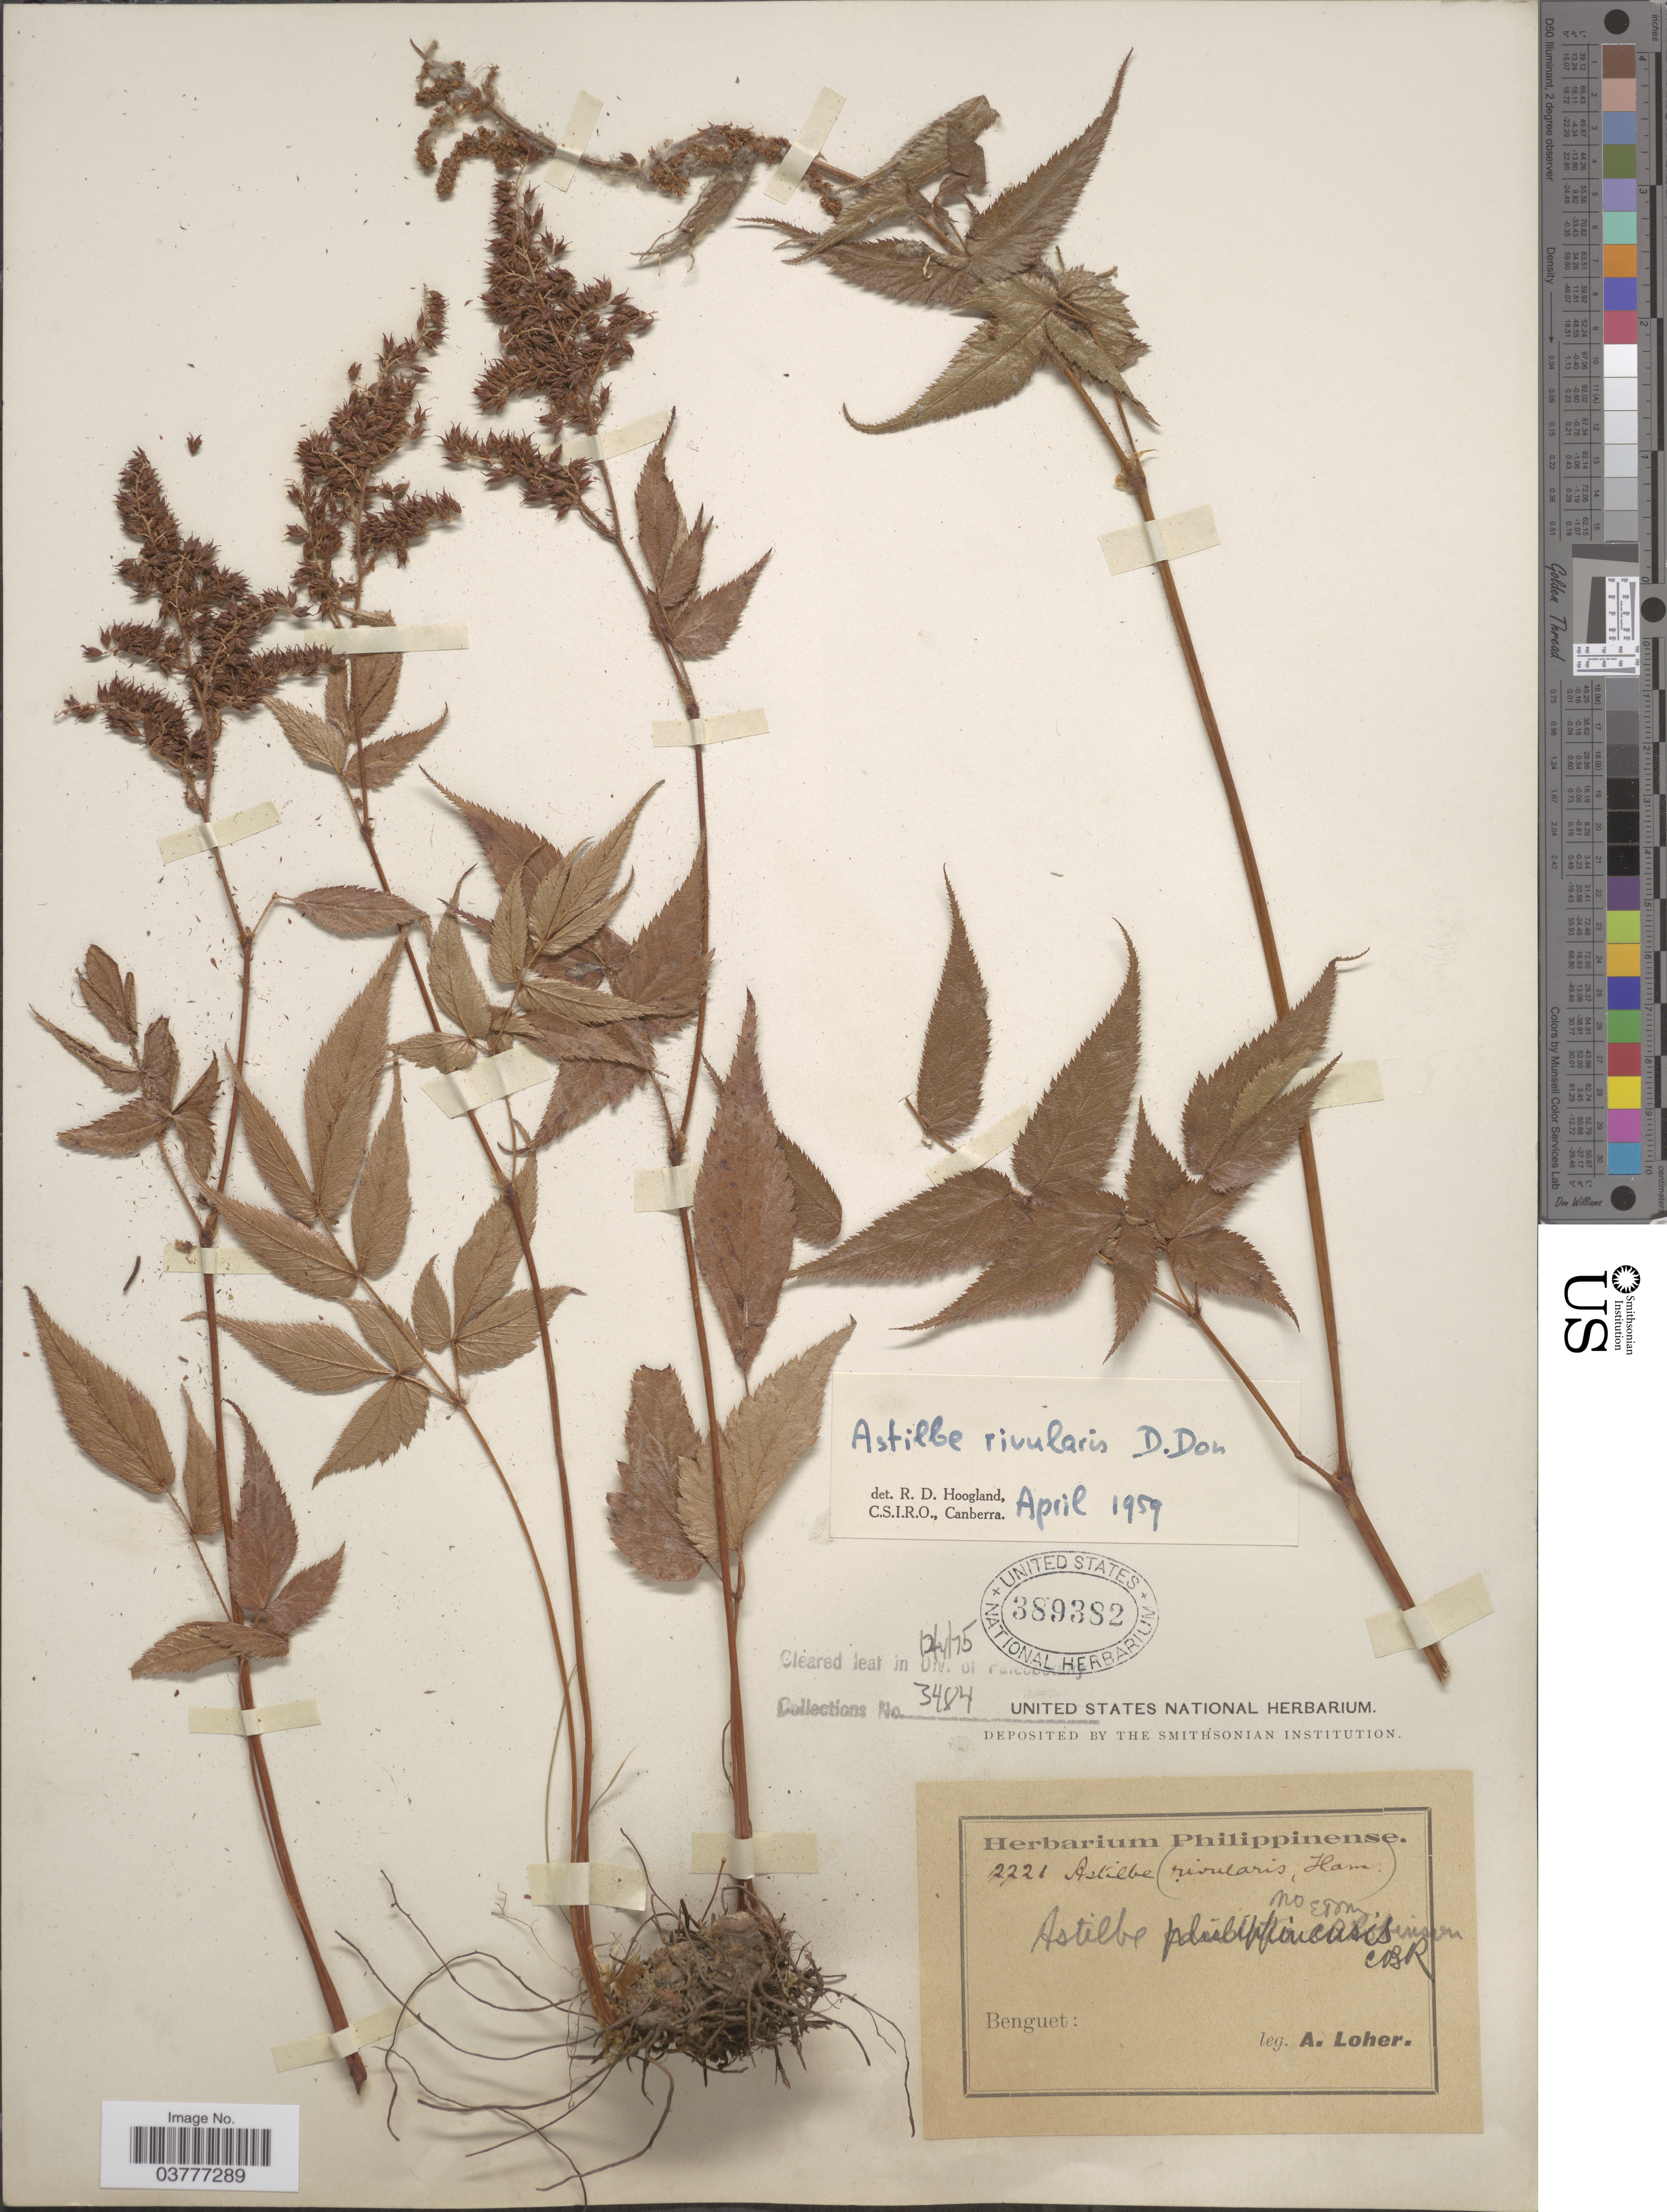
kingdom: Plantae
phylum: Tracheophyta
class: Magnoliopsida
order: Saxifragales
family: Saxifragaceae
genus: Astilbe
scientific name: Astilbe philippinensis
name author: A. Henry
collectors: A. Loher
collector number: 2221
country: Philippines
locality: Benguet.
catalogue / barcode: US 389382